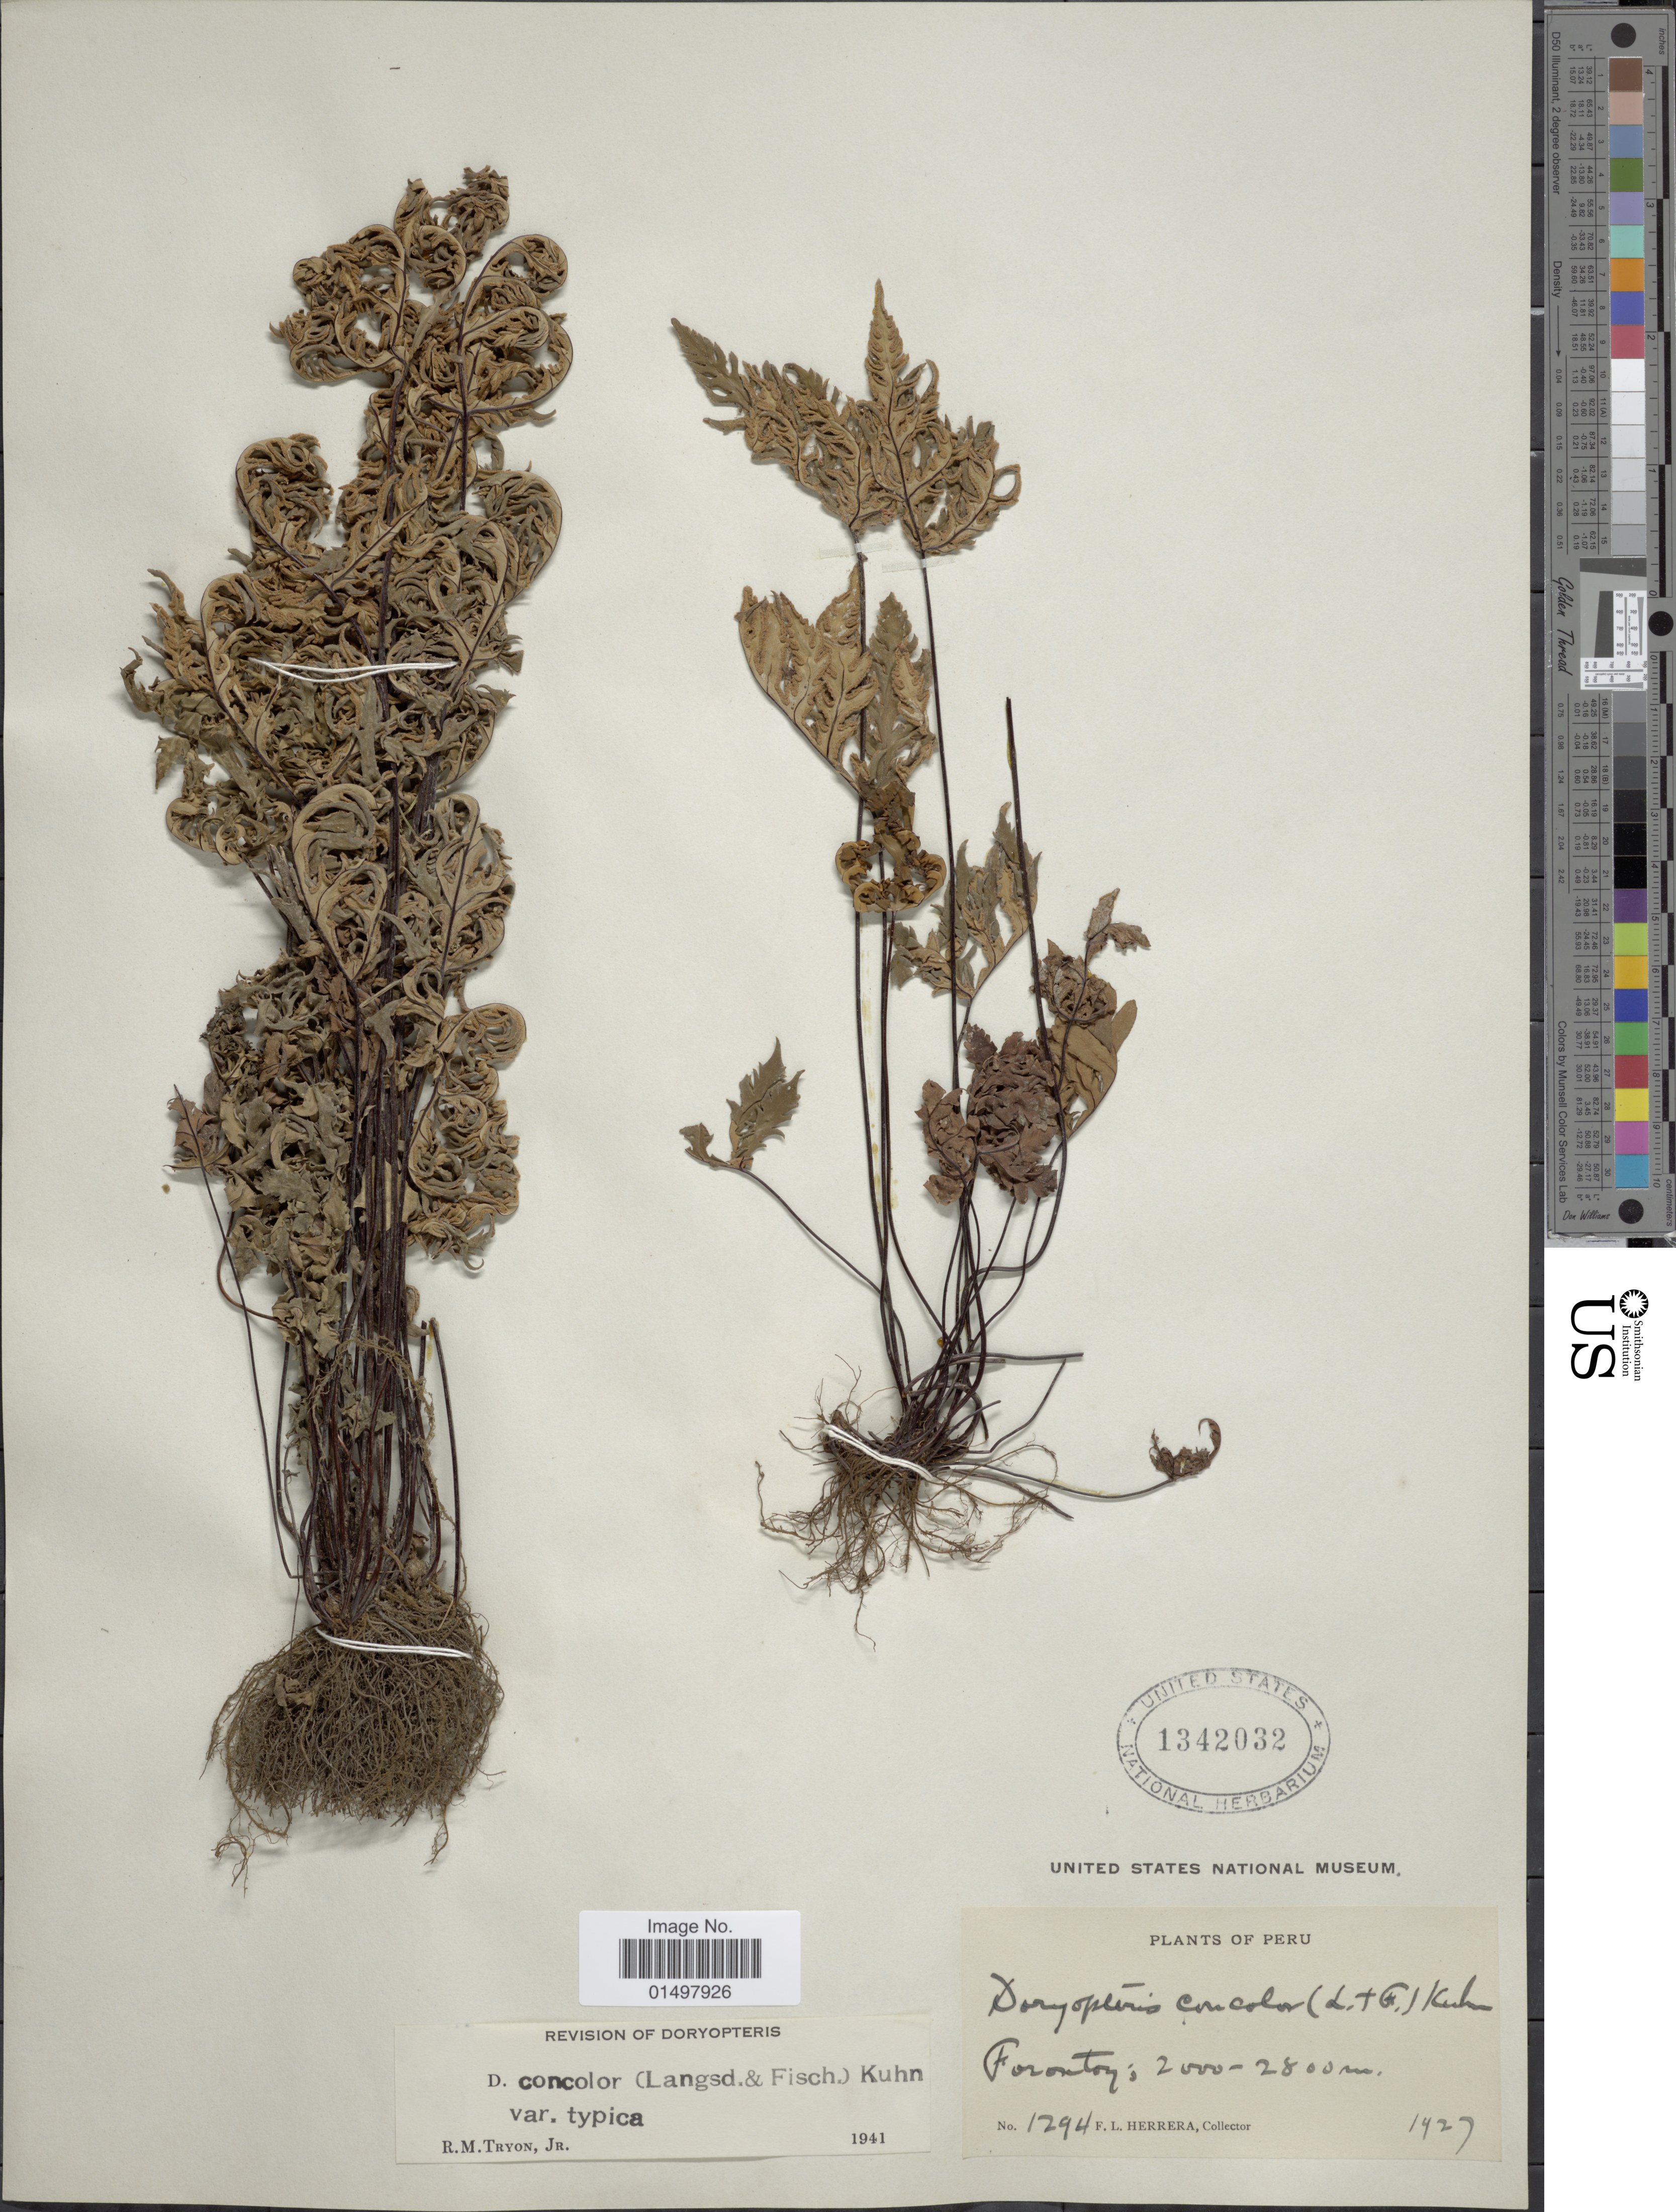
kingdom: Plantae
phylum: Tracheophyta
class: Polypodiopsida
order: Polypodiales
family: Pteridaceae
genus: Doryopteris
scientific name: Doryopteris concolor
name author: (Langsd. & Fisch.) Kuhn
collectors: F. L. Herrera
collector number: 1294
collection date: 1927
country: Peru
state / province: Cusco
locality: Torontoy.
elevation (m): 2000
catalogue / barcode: US 1342032